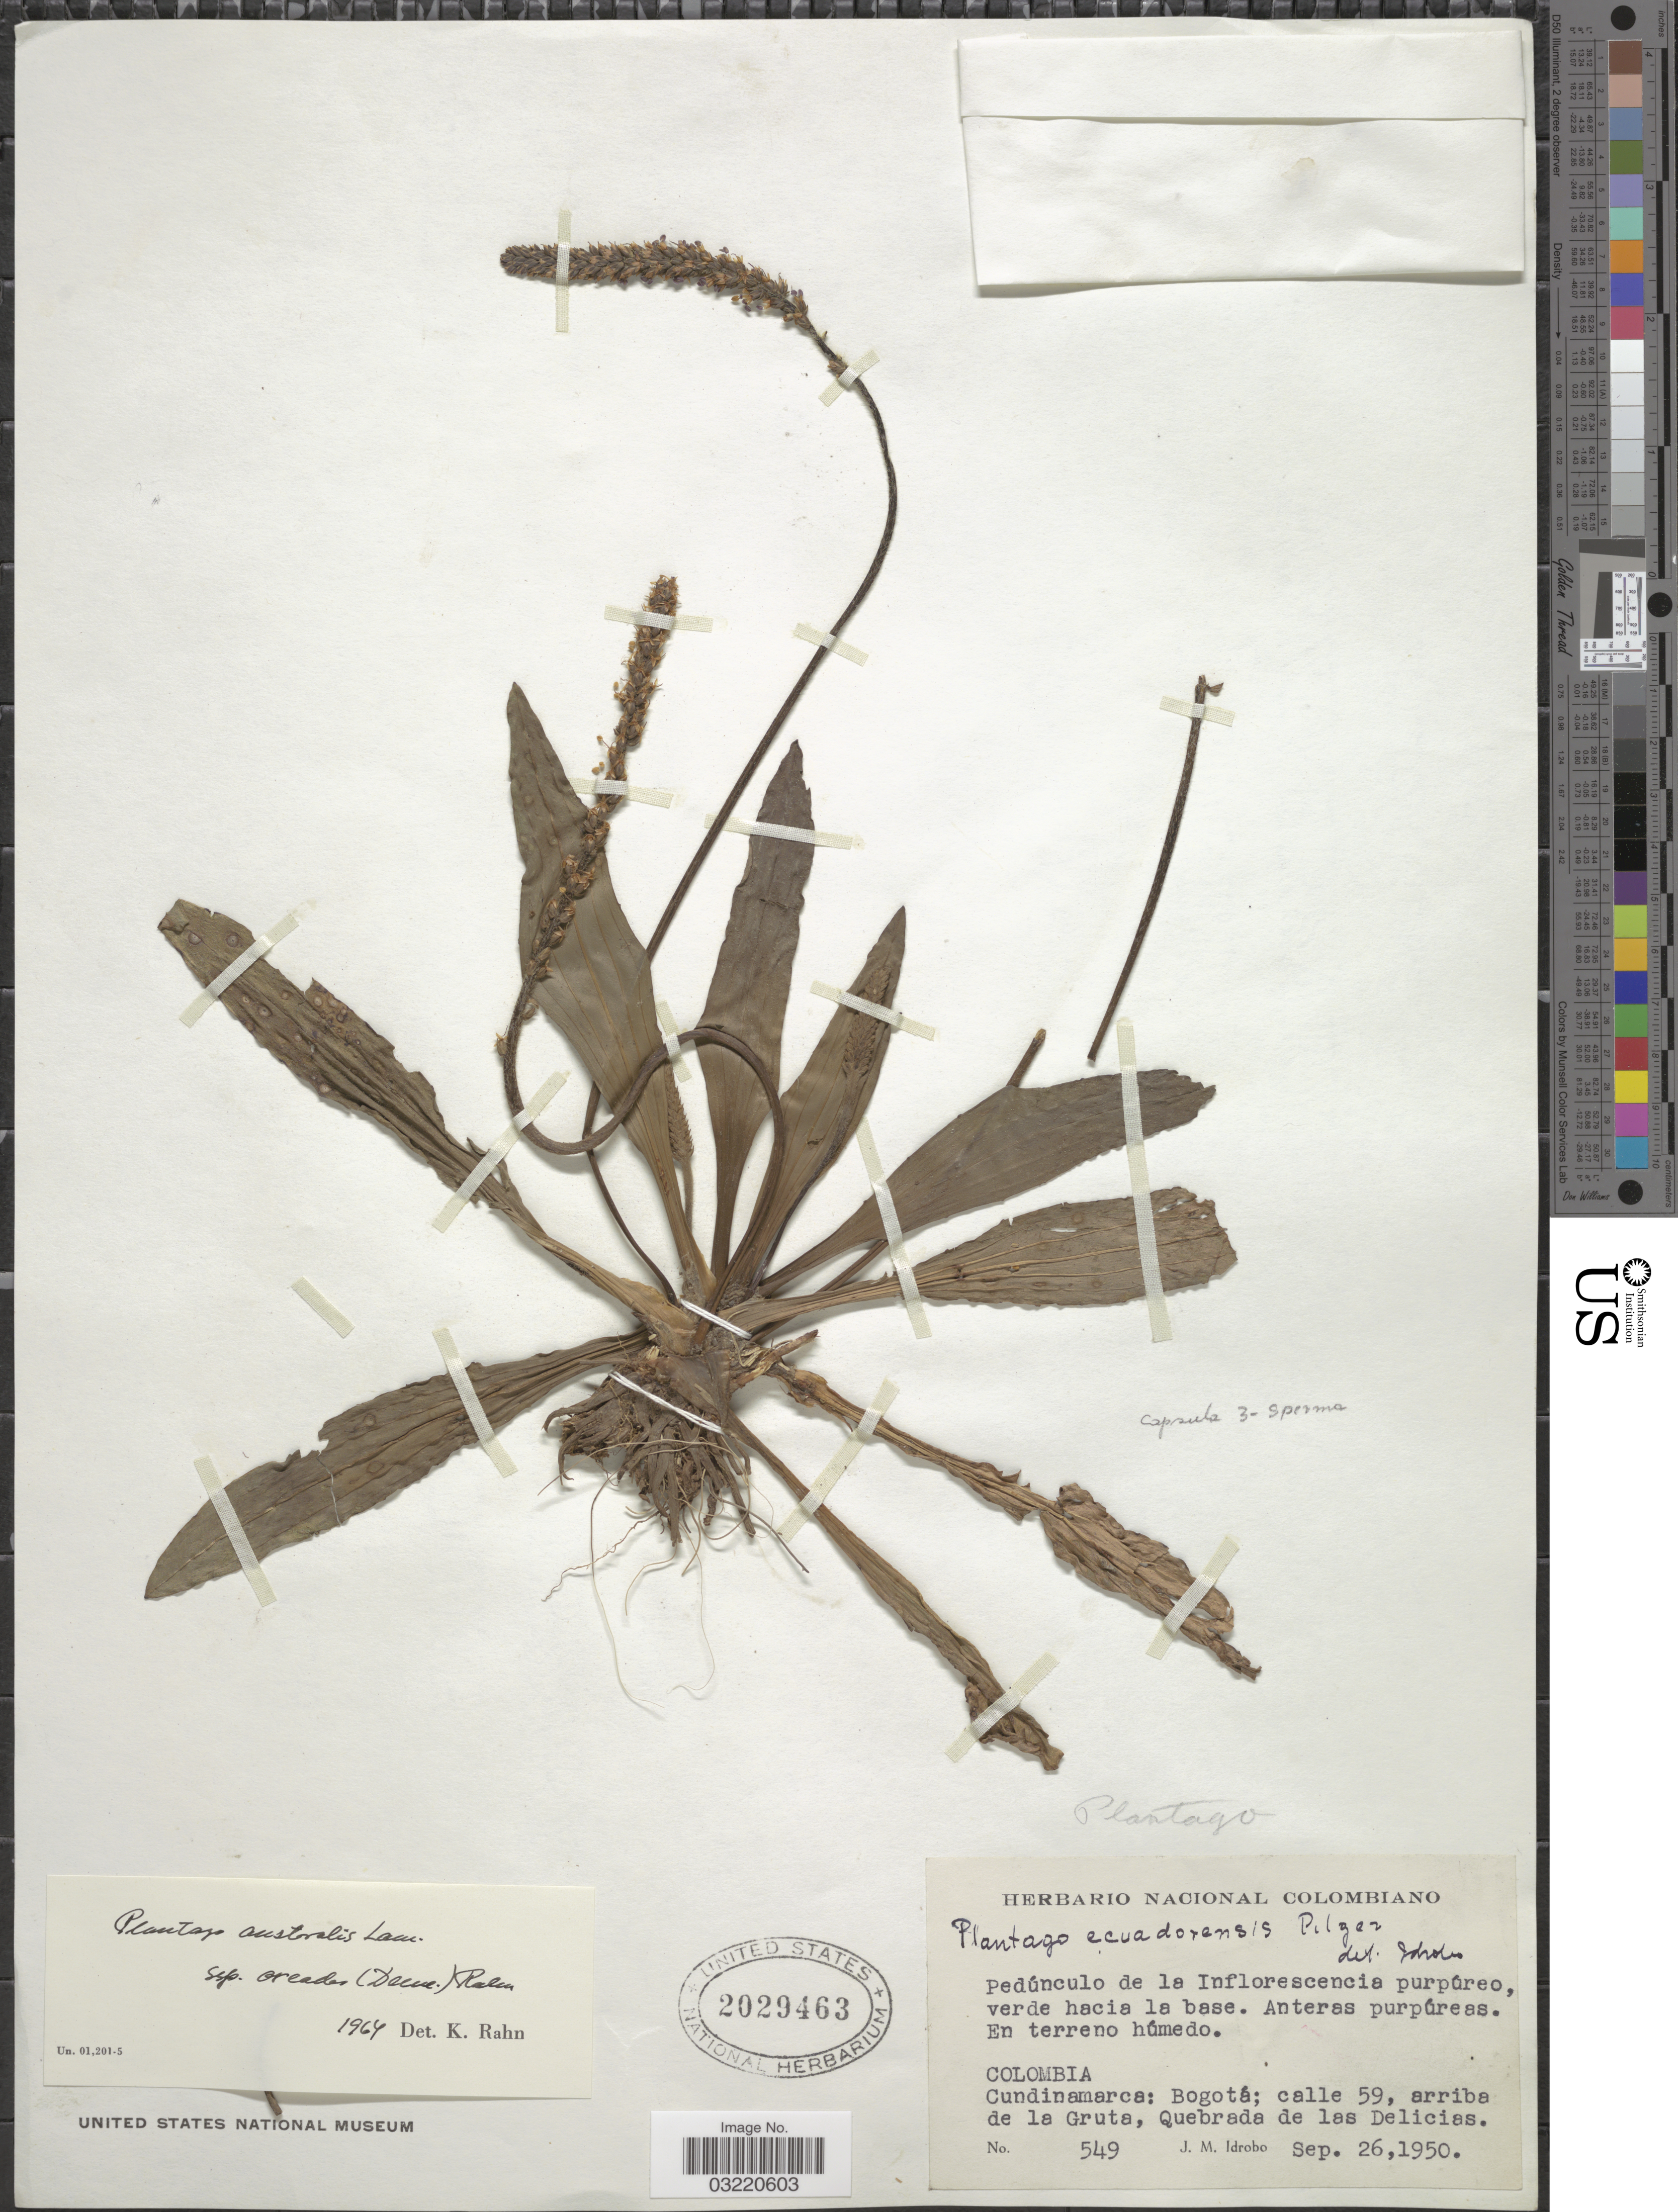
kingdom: Plantae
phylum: Tracheophyta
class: Magnoliopsida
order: Lamiales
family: Plantaginaceae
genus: Plantago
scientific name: Plantago australis subsp. oreades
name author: (Decne.) Rahn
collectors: J. M. Idrobo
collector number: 549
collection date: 1950-09-26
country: Colombia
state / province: Cundinamarca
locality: Bogotá; calle 59, arriba de la Gruta, Quebrada de las Delicias.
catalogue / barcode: US 2029463